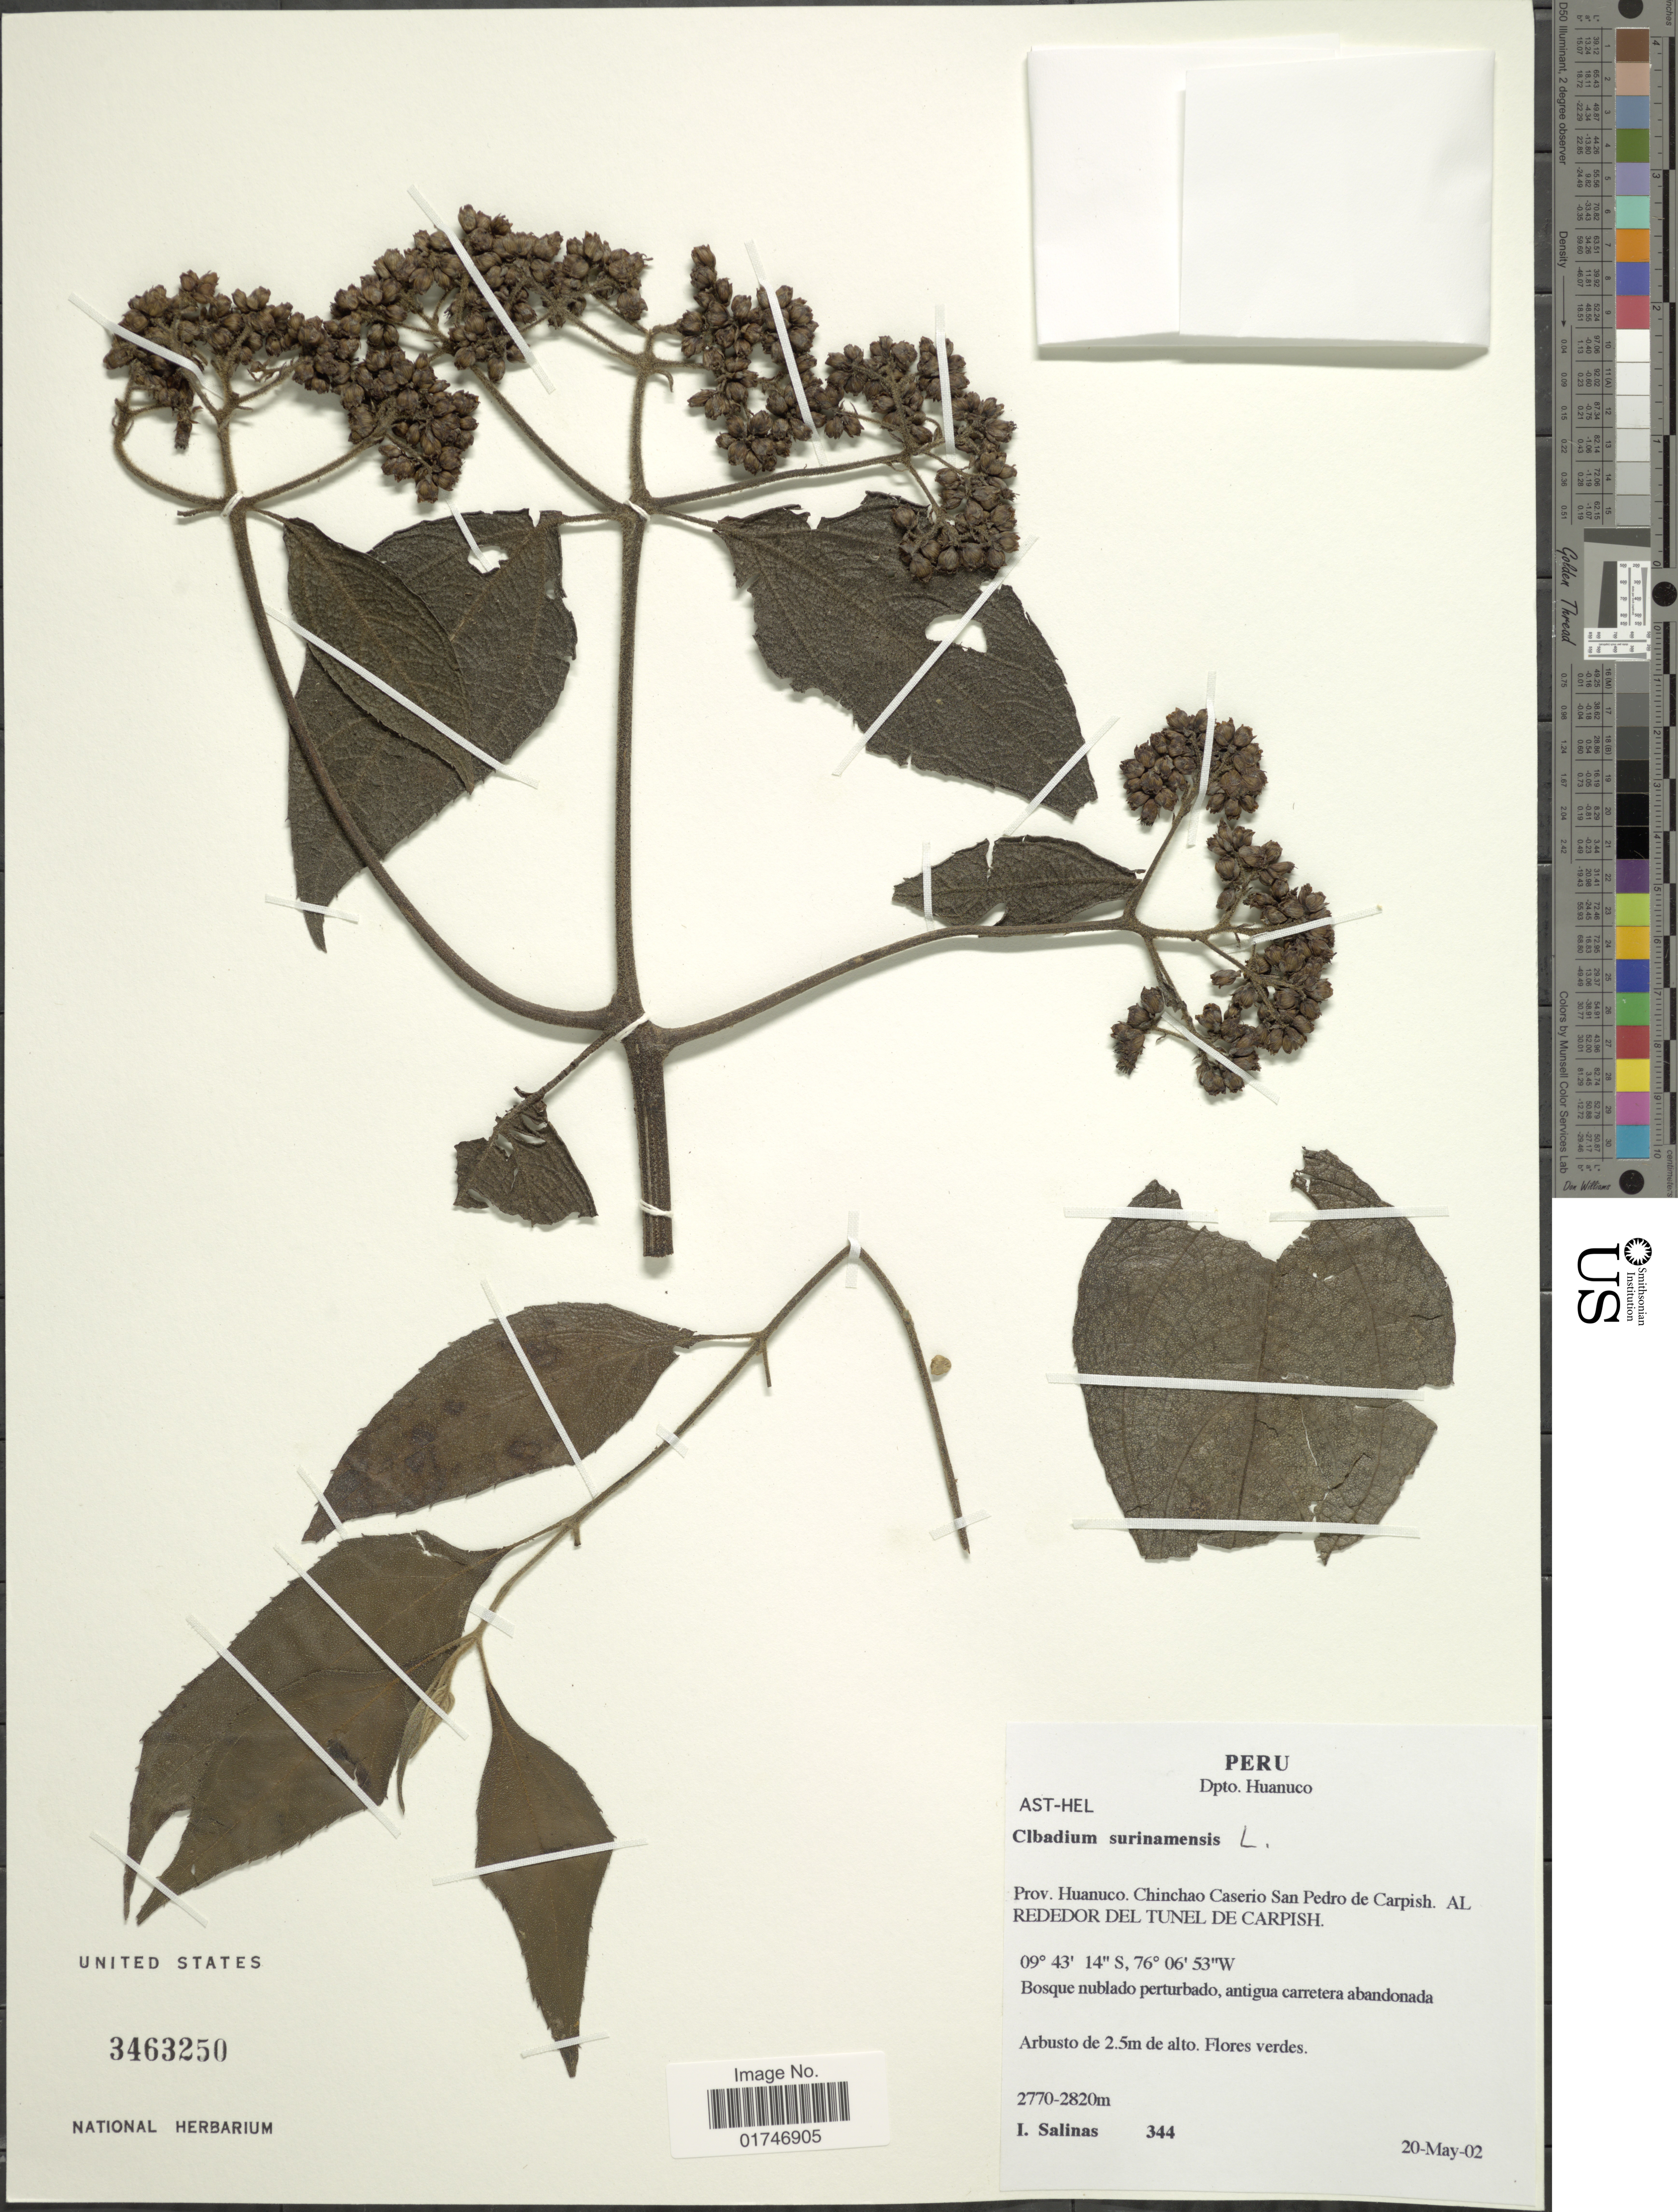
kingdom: Plantae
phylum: Tracheophyta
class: Magnoliopsida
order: Asterales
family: Asteraceae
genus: Clibadium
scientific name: Clibadium surinamense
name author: L.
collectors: I. Salinas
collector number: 344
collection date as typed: Transcribed d/m/y: 20/5/2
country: Peru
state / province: Huánuco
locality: Dpto. Huanuco. Prov. Huanuco. Chinchao Caserio San Pedro de Carpish. Al Rededor del tunel de Carpish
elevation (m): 2770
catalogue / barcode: US 3463250